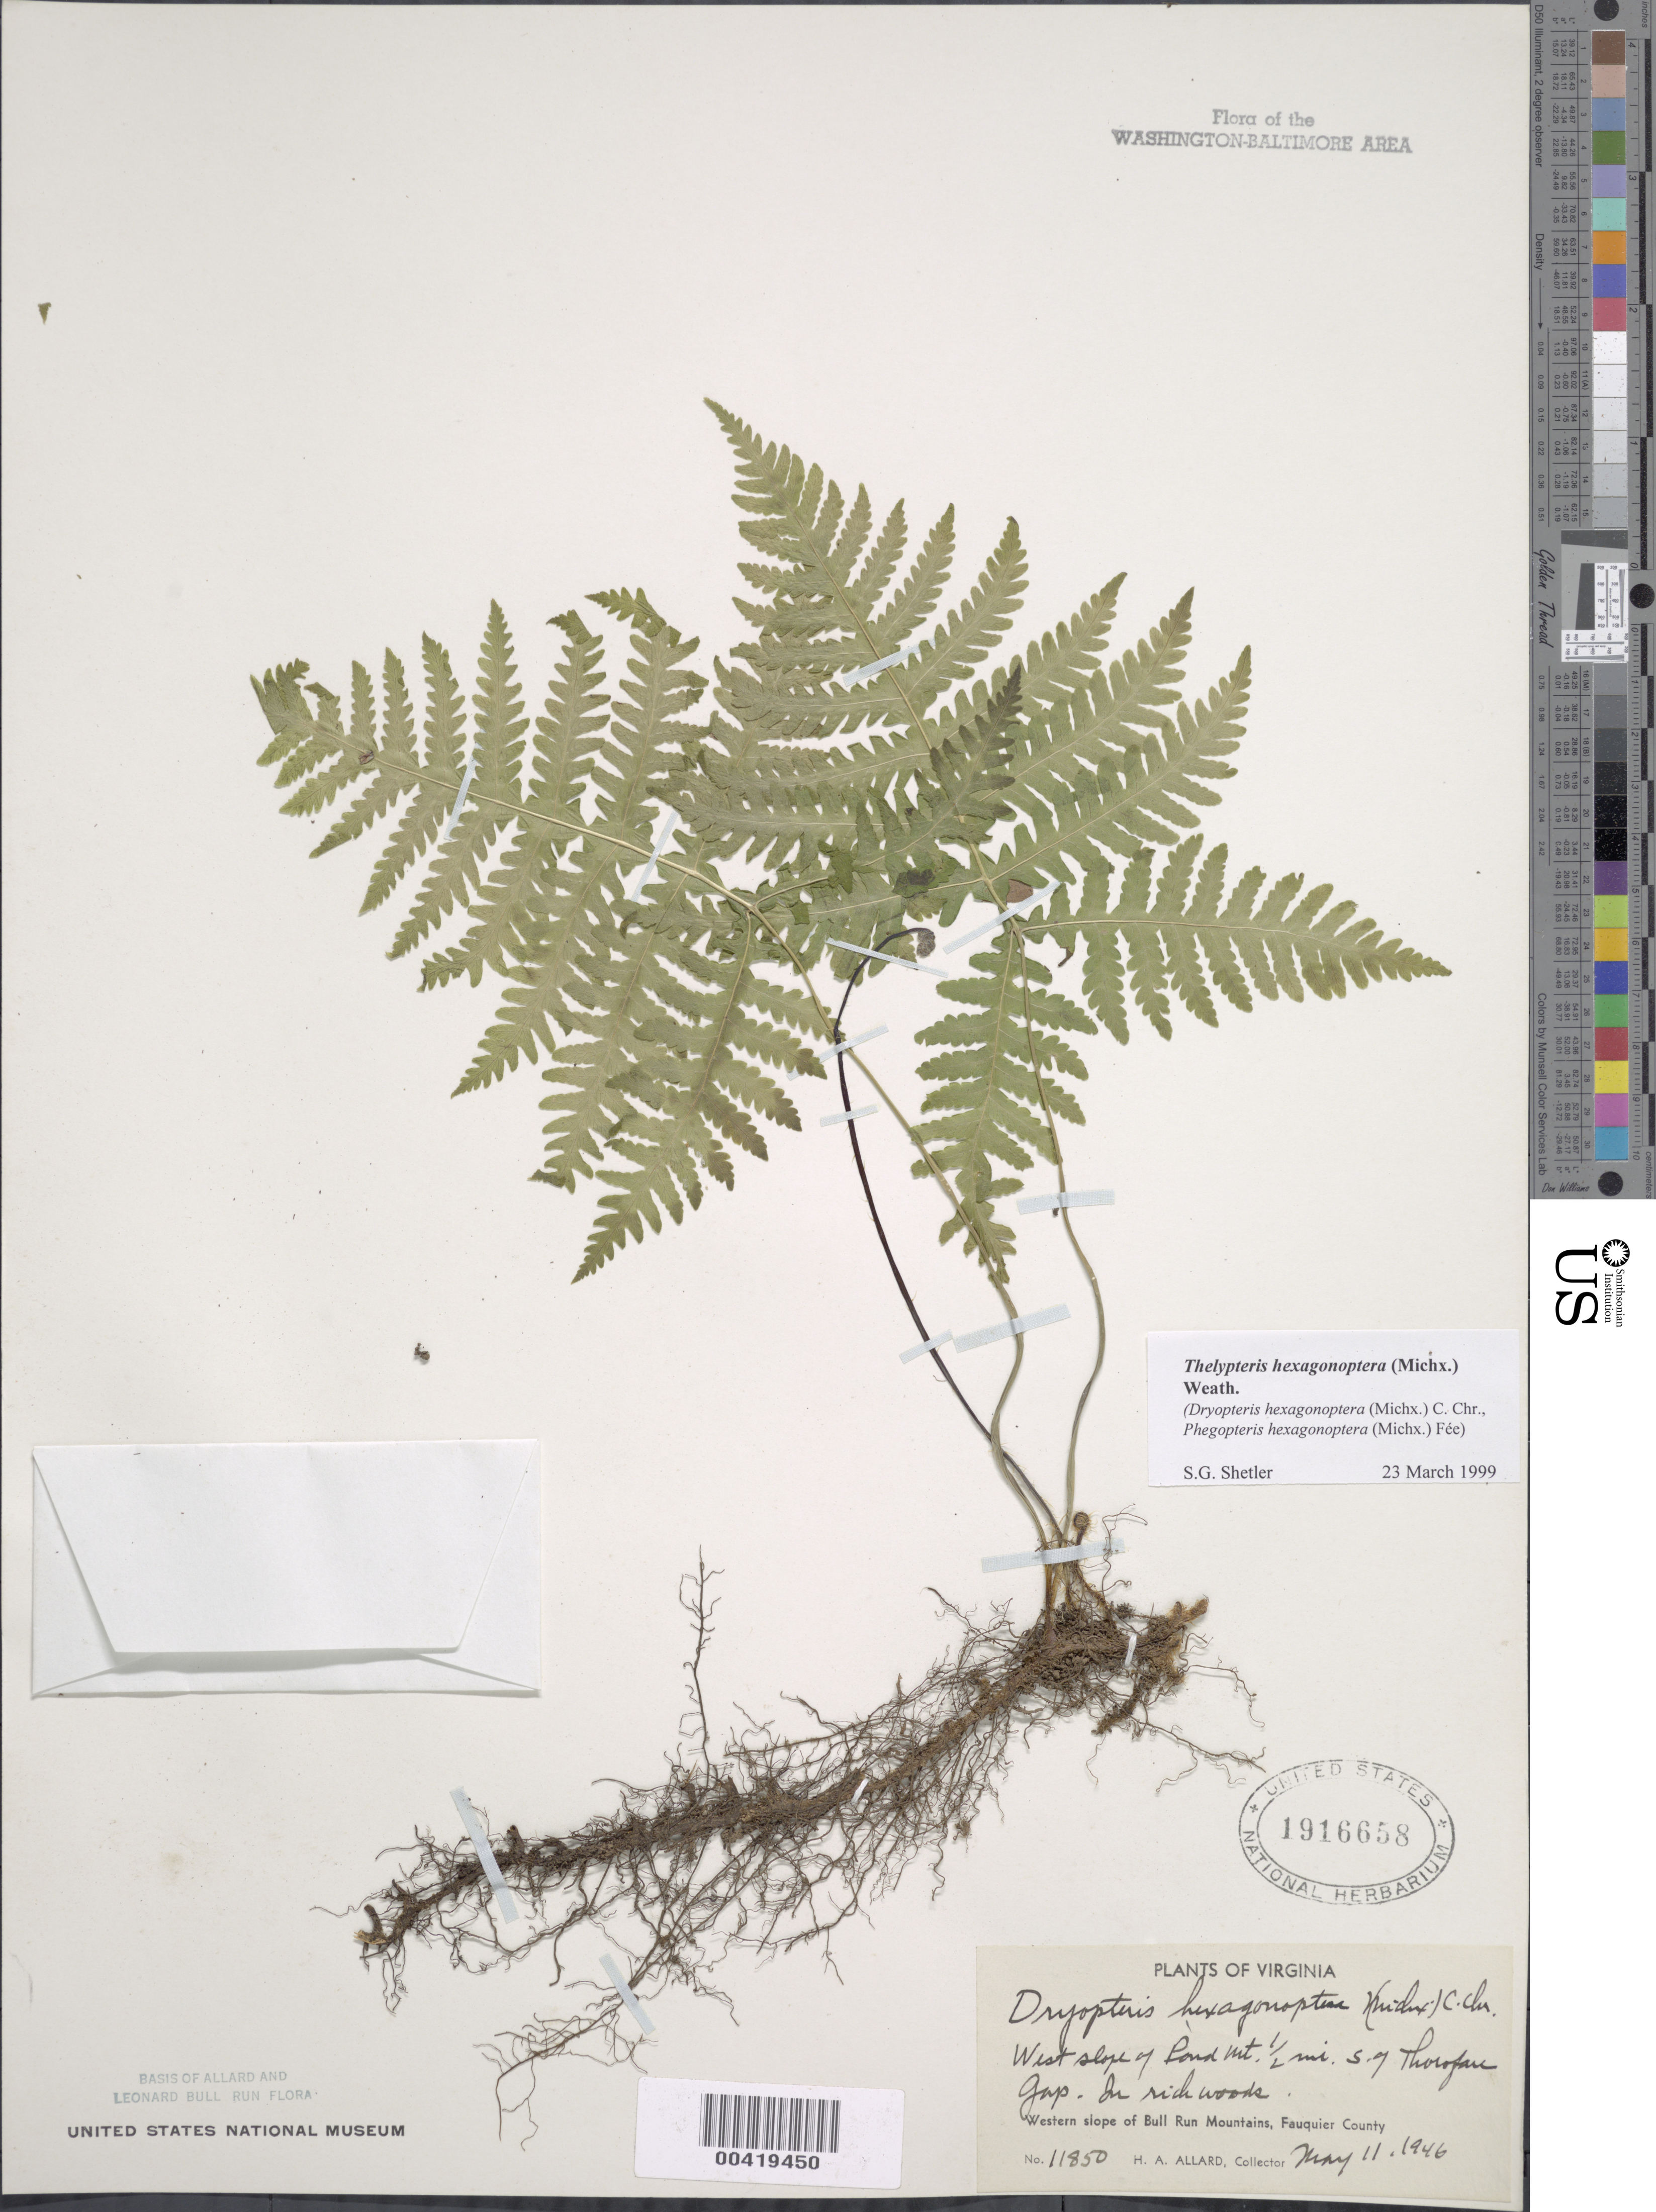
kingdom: Plantae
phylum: Tracheophyta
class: Polypodiopsida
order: Polypodiales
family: Thelypteridaceae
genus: Phegopteris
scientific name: Phegopteris hexagonoptera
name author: (Michx.) Fée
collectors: H. A. Allard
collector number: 11850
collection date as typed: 11 May 1946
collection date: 1946-05-11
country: United States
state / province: Virginia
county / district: Fauquier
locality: South of Thorofare Gap, Pond Mountain Bull Run Mts.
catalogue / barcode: US 1916658